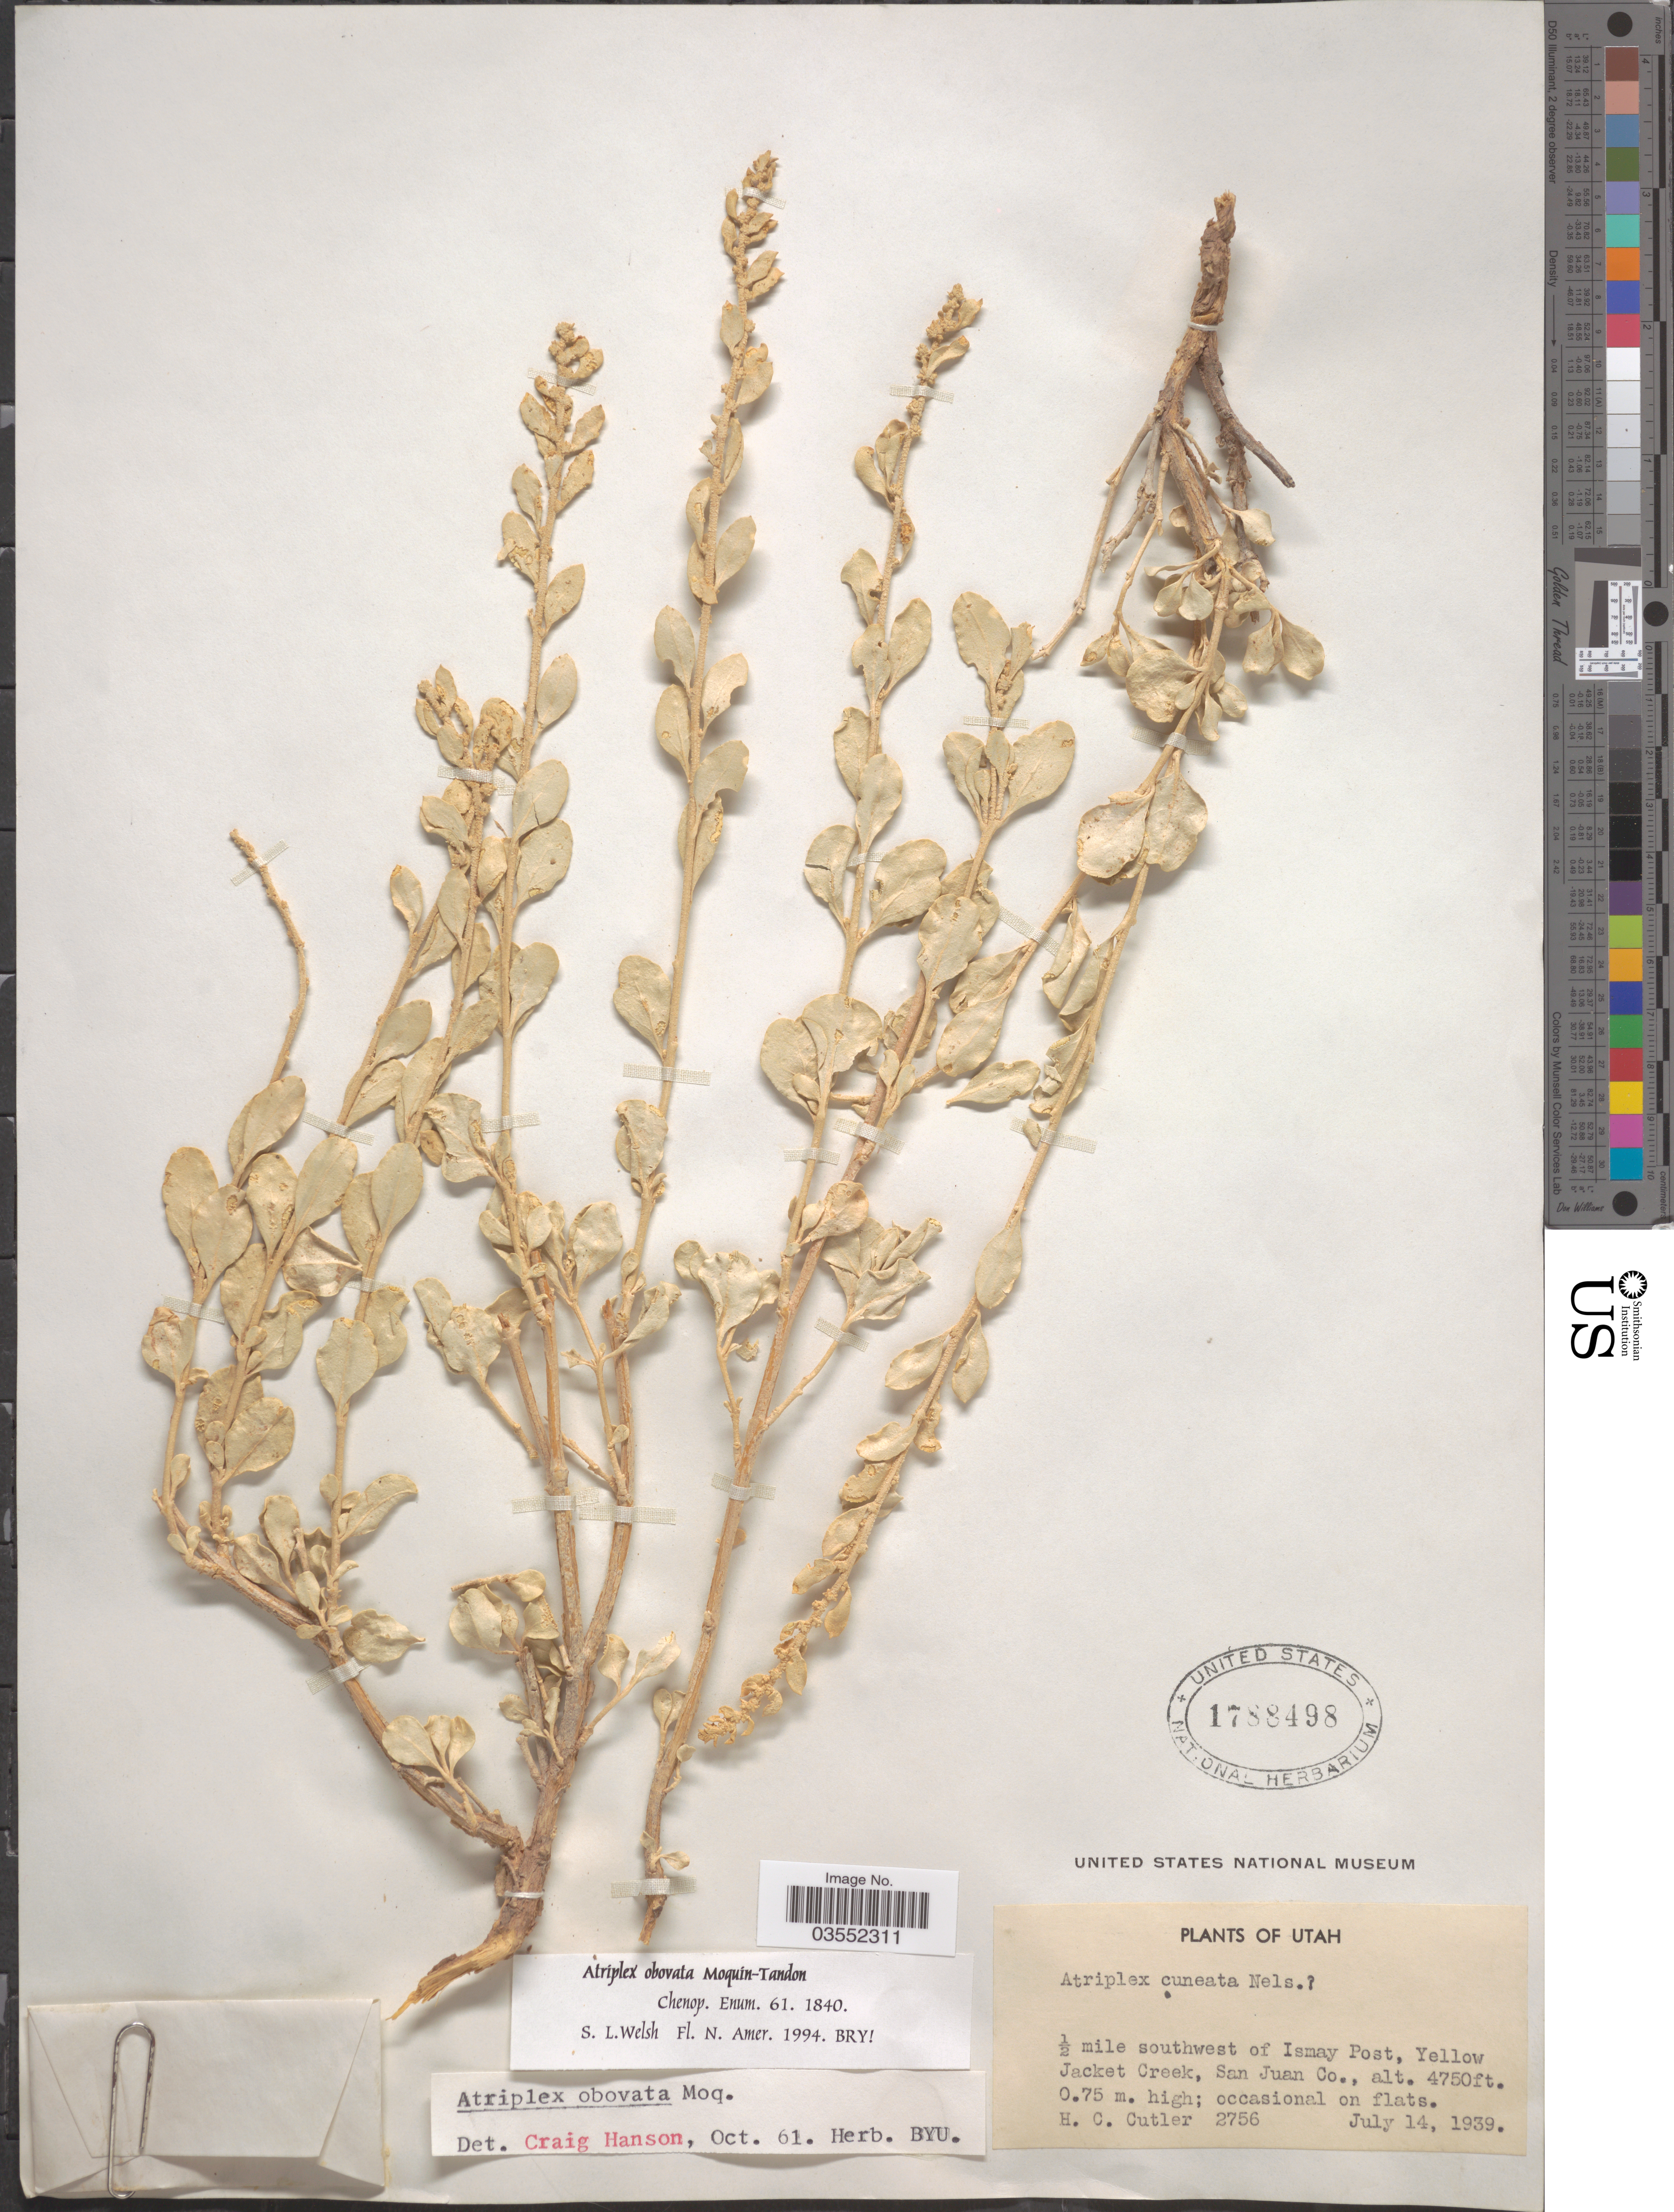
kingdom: Plantae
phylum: Tracheophyta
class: Magnoliopsida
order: Caryophyllales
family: Amaranthaceae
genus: Atriplex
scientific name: Atriplex obovata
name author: Moq.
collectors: H. C. Cutler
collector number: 2756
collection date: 1939-07-14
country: United States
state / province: Utah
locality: ½ mile southwest of Ismay Post, Yellow Jacket Creek, San Juan Co.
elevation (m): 1448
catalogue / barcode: US 1788498